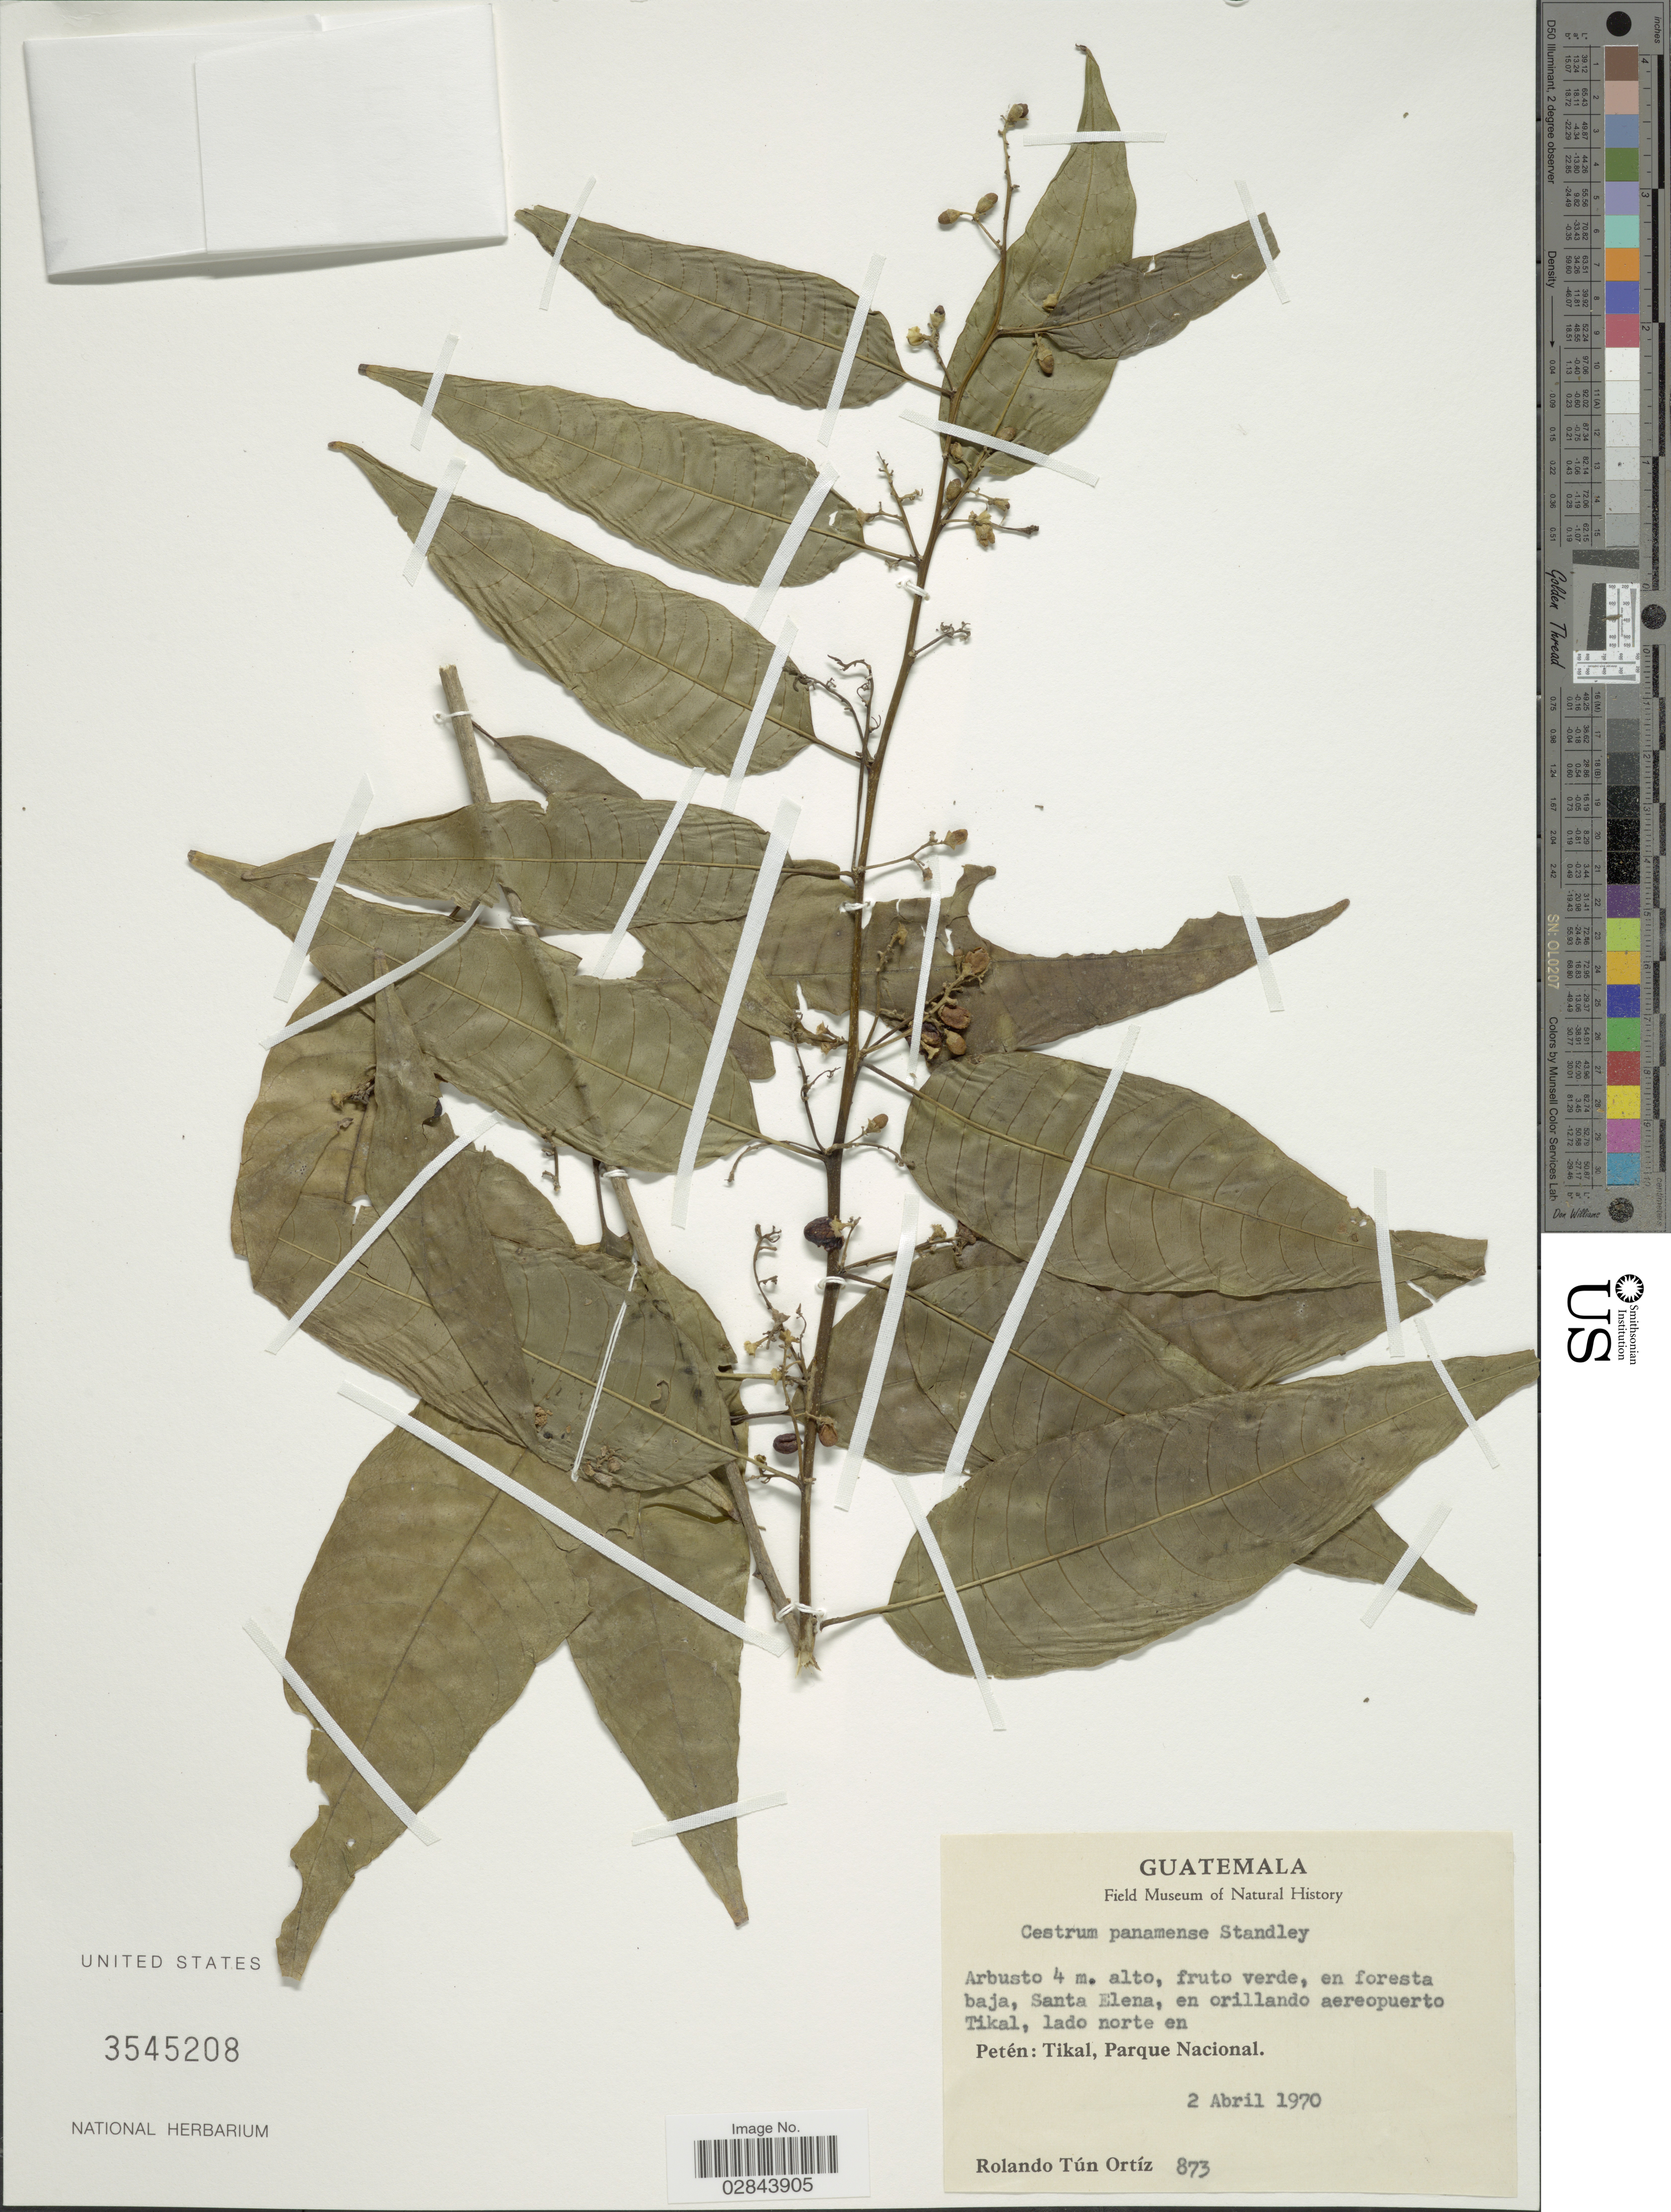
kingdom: Plantae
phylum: Tracheophyta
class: Magnoliopsida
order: Solanales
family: Solanaceae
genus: Cestrum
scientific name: Cestrum racemosum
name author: Ruiz & Pav.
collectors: R. T. Ortíz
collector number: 873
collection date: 1970-04-02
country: Guatemala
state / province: El Petén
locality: Santa Elena, en orillando aeropuerto Tikal, lado norte en Petén: Tikal, Parque Nacional.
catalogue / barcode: US 3545208